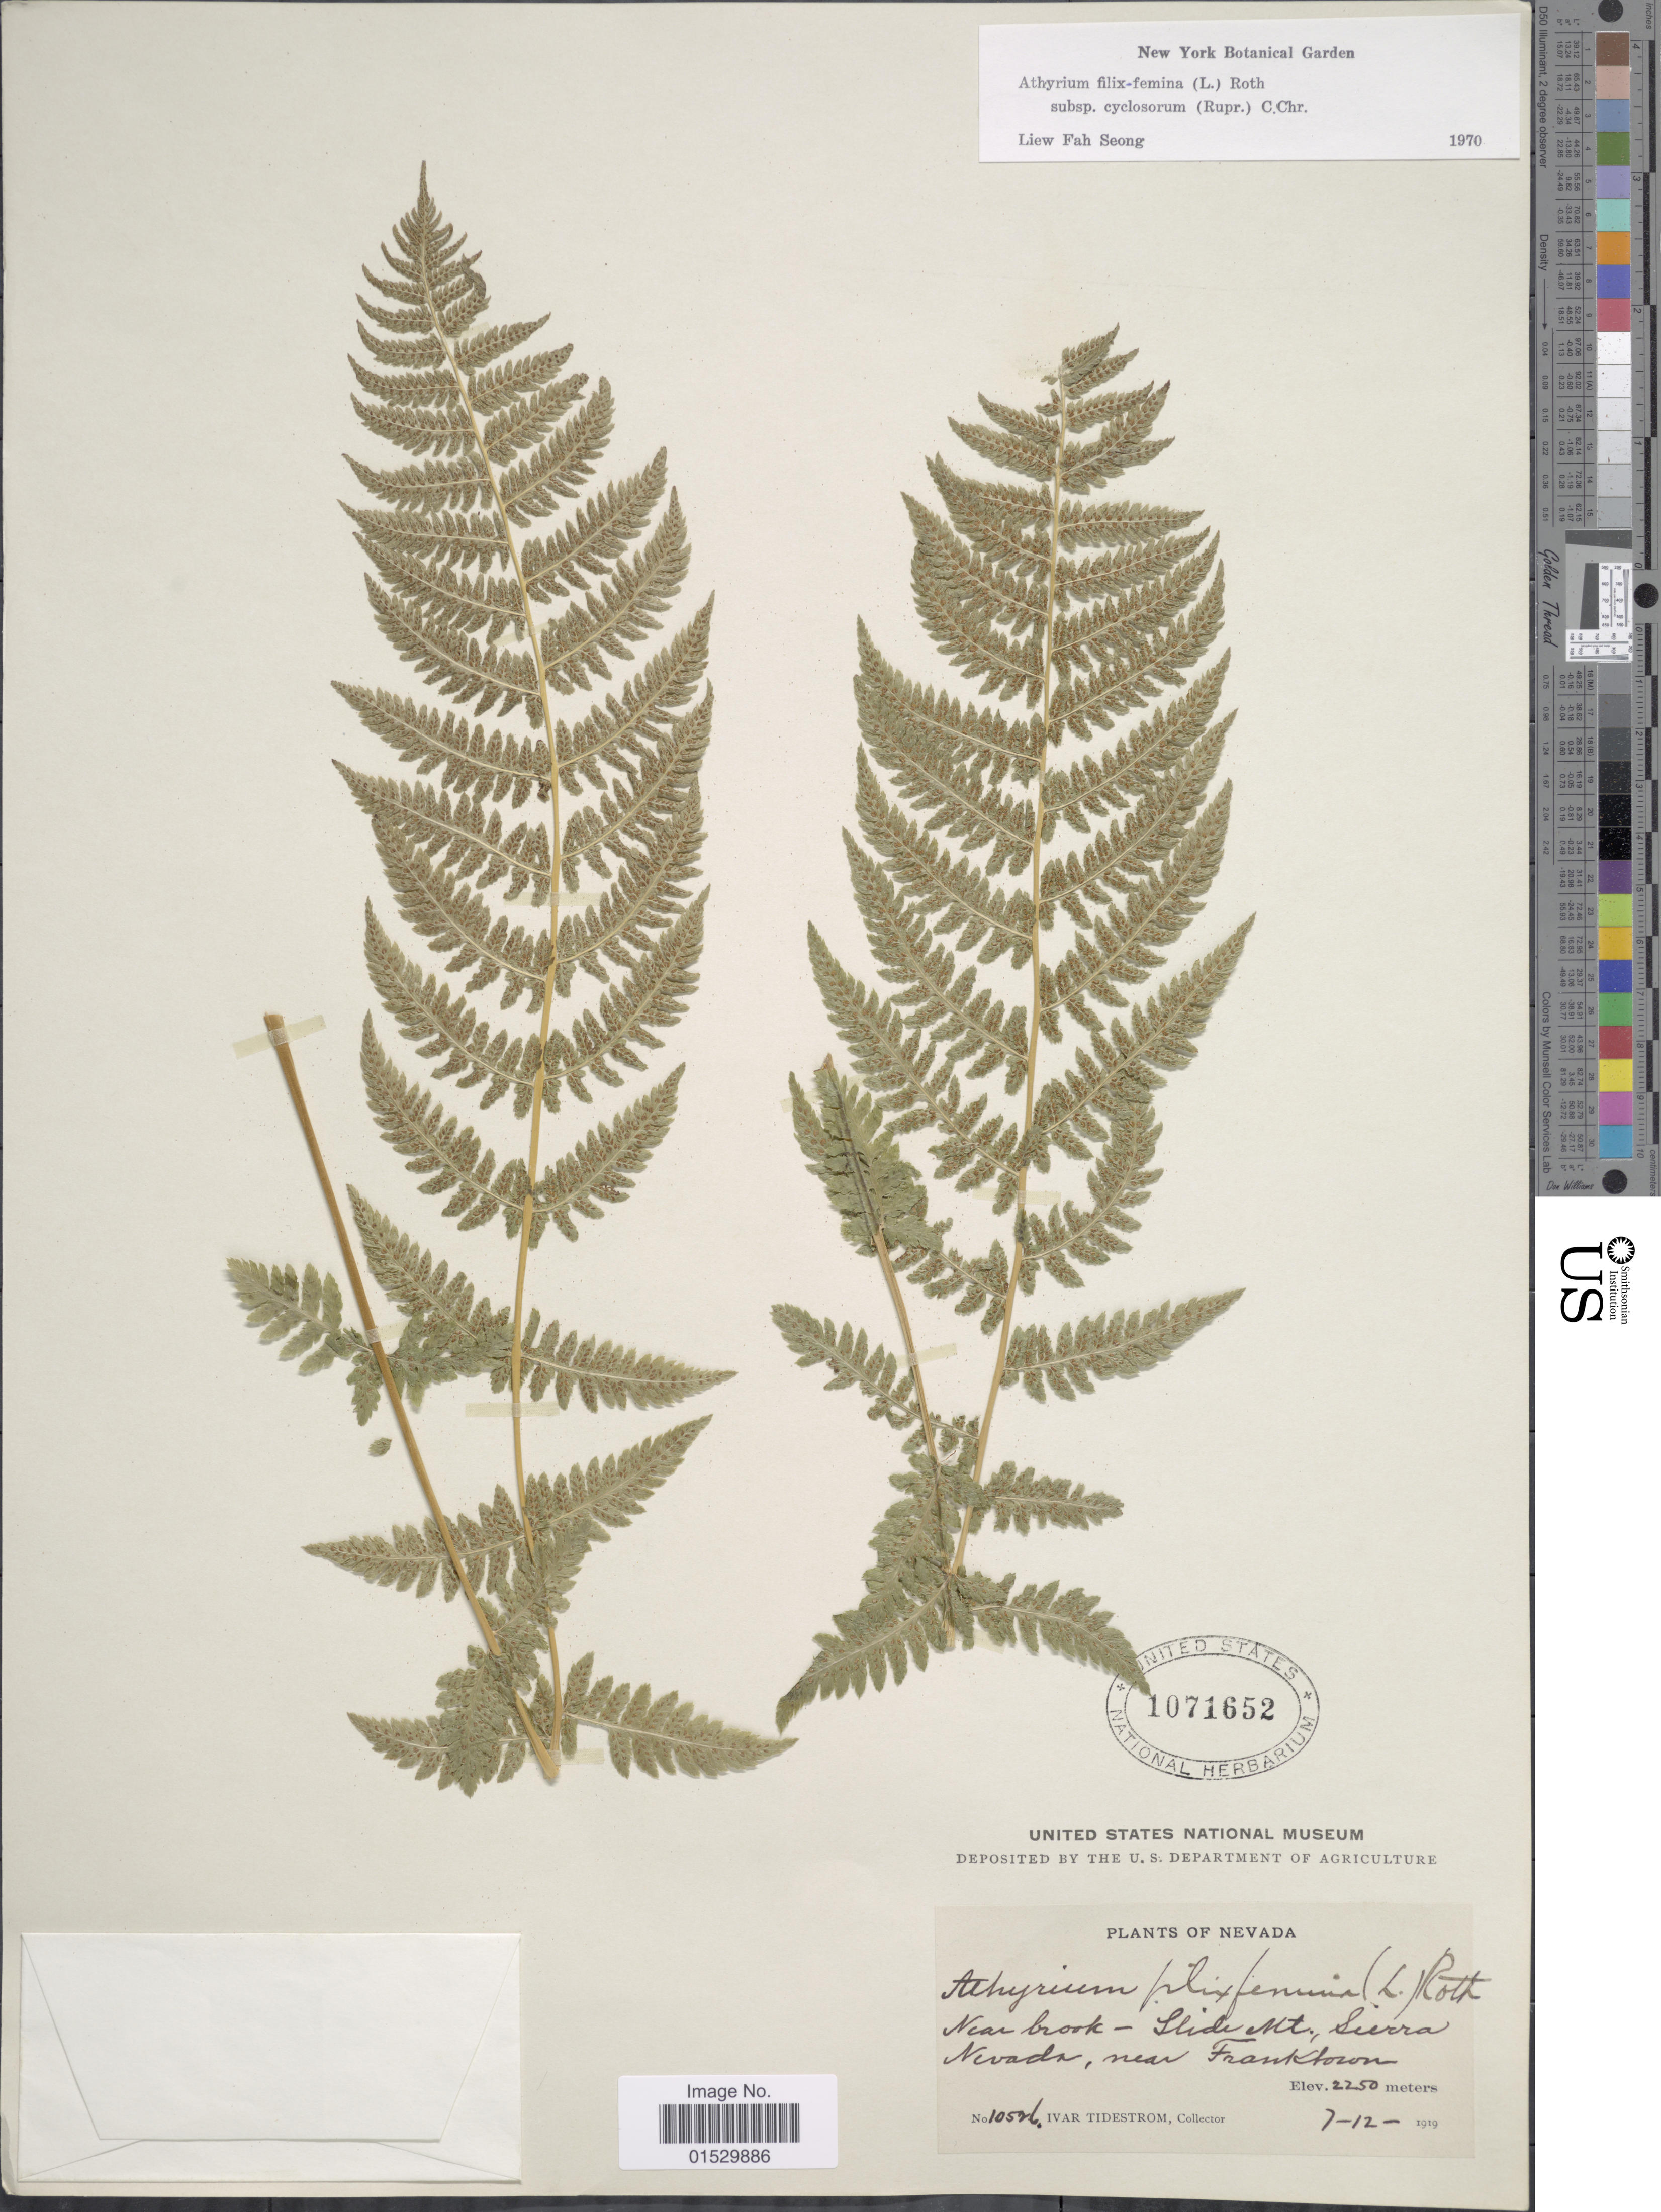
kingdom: Plantae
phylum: Tracheophyta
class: Polypodiopsida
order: Polypodiales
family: Athyriaceae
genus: Athyrium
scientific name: Athyrium filix-femina subsp. cyclosorum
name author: (Rupr.) C. Chr.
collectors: I. F. Tidestrom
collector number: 10526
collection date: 1919-07-12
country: United States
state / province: Nevada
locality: Near brook - Slide Mt. Sierra Nevada, near Franktown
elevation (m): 2250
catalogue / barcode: US 1071652